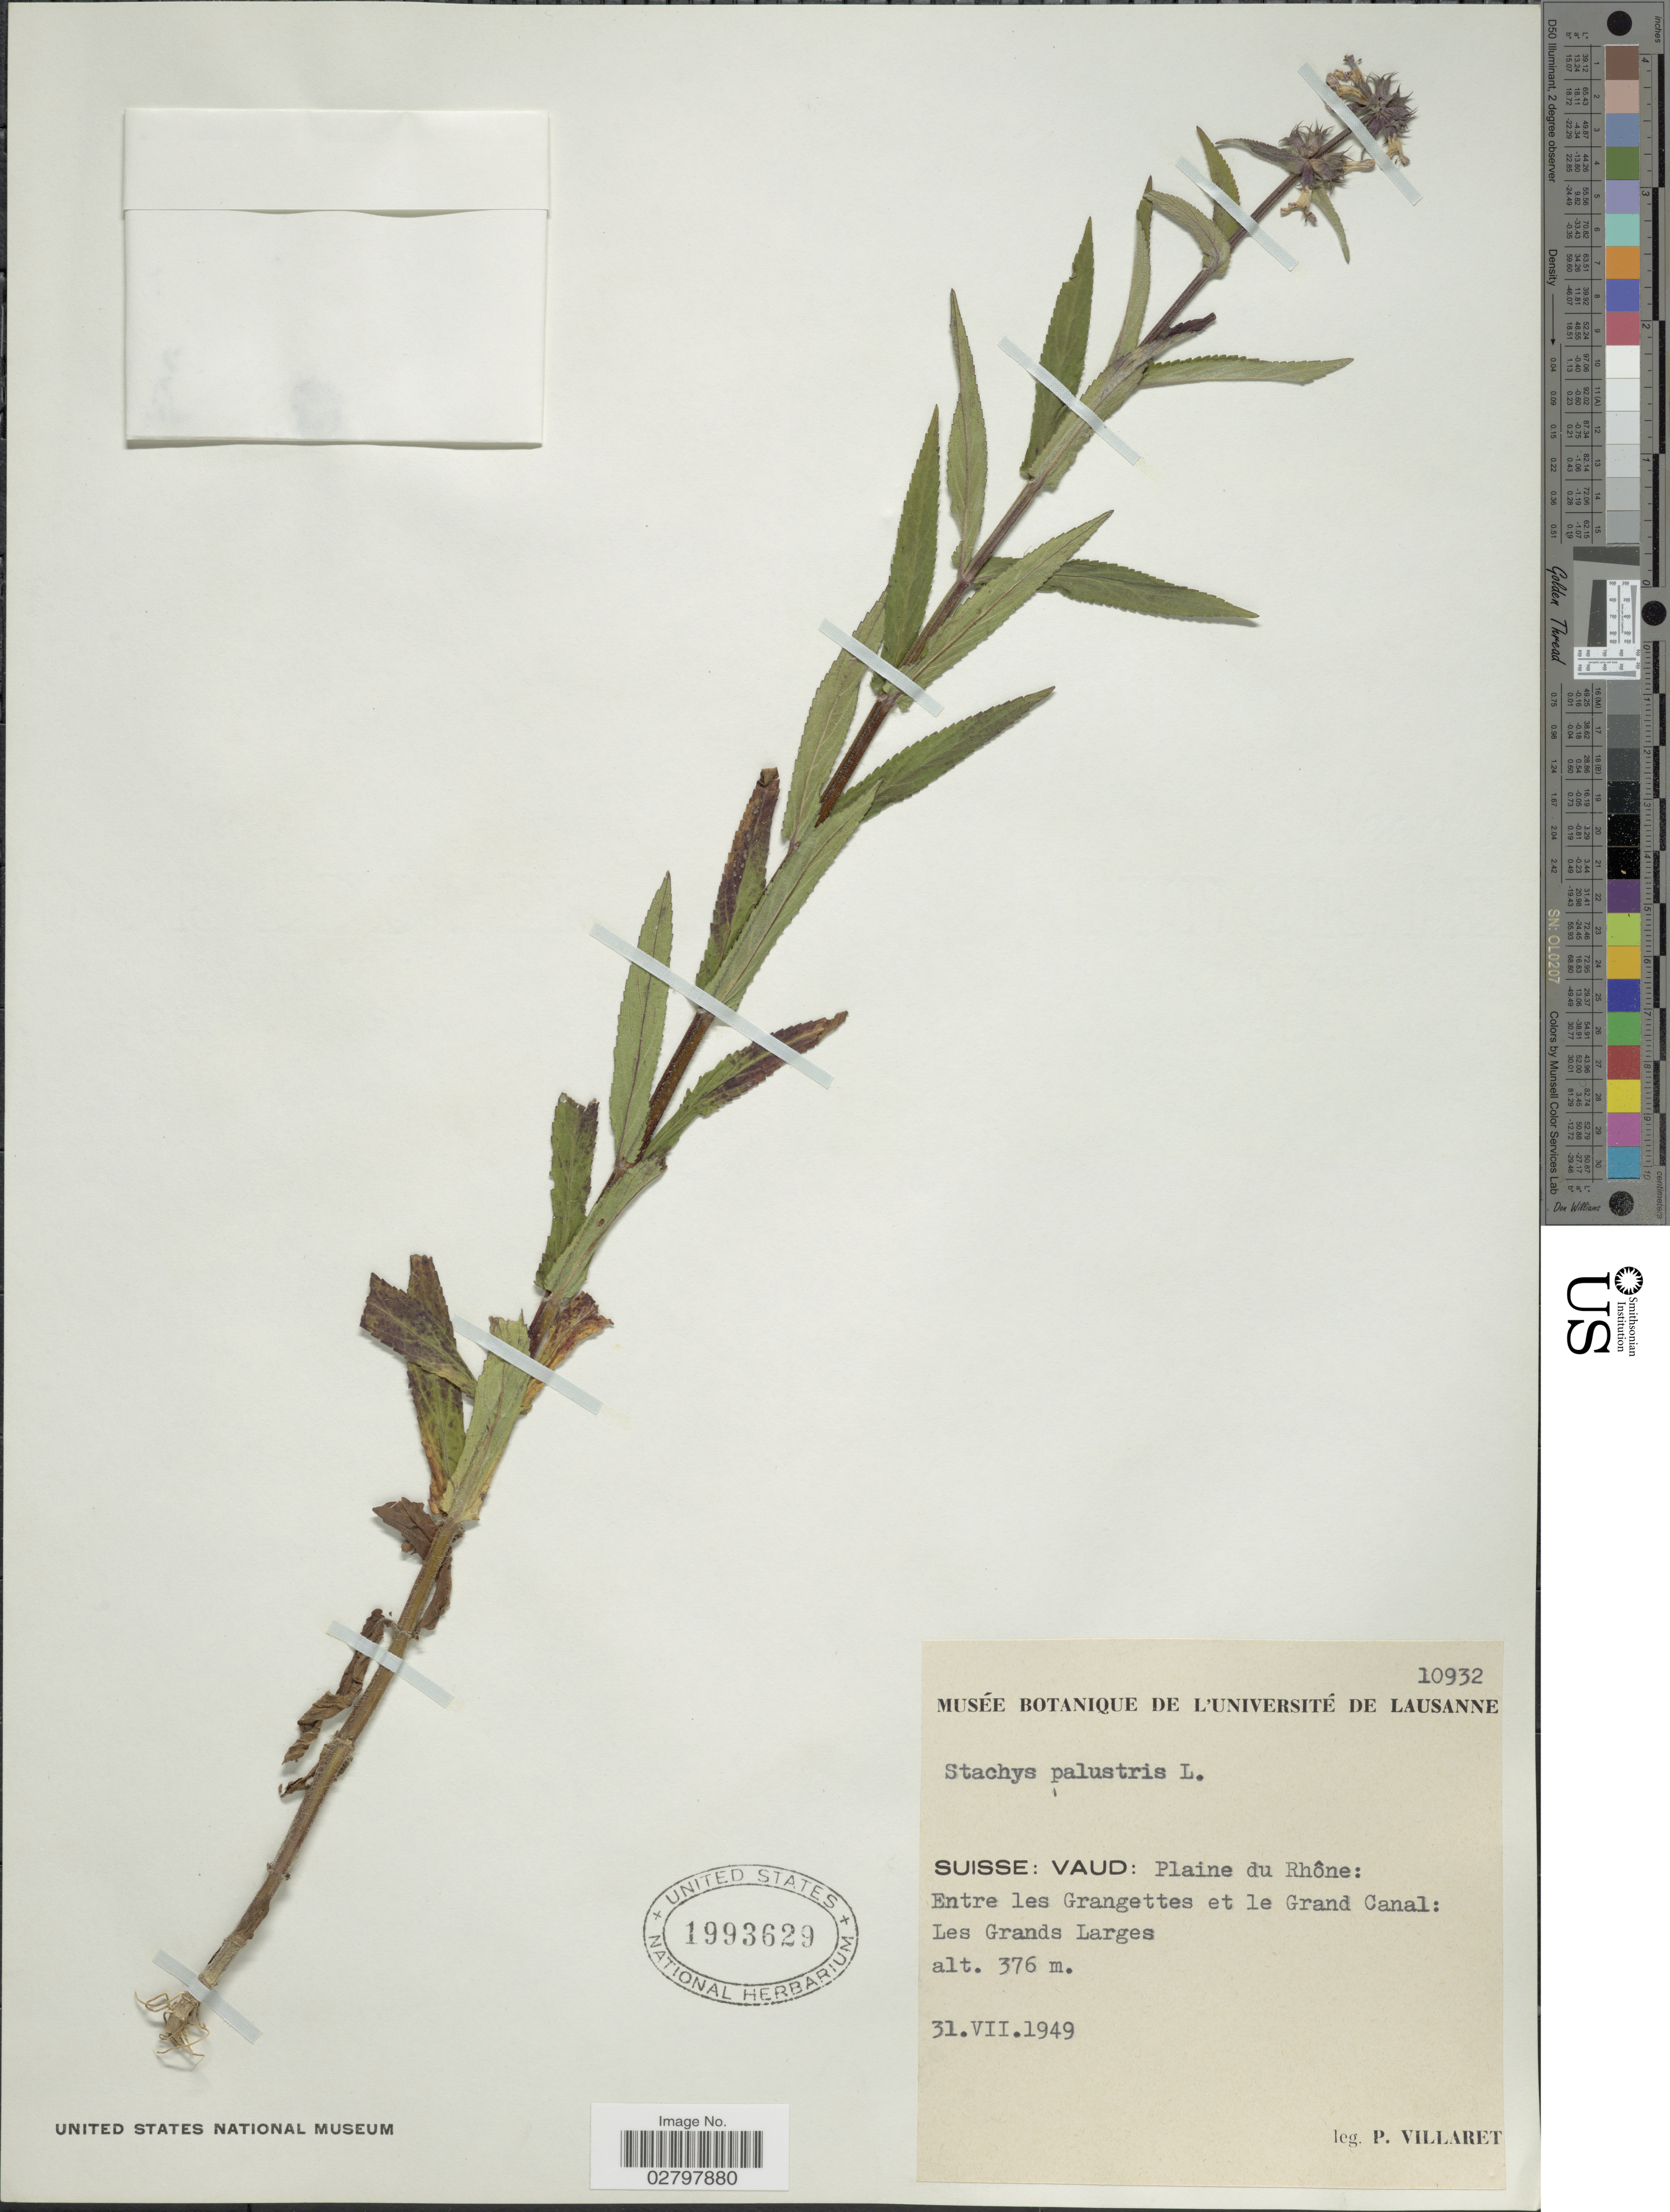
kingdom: Plantae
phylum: Tracheophyta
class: Magnoliopsida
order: Lamiales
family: Lamiaceae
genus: Stachys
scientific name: Stachys palustris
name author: L.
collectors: P. Villaret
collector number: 10932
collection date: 1949-07-31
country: Switzerland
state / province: Vaud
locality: Suisse: Vaud: Plaine du Rhône: Entre les Grangettes et le Grand Canal: Les Grands Larges.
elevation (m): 376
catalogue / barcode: US 1993629